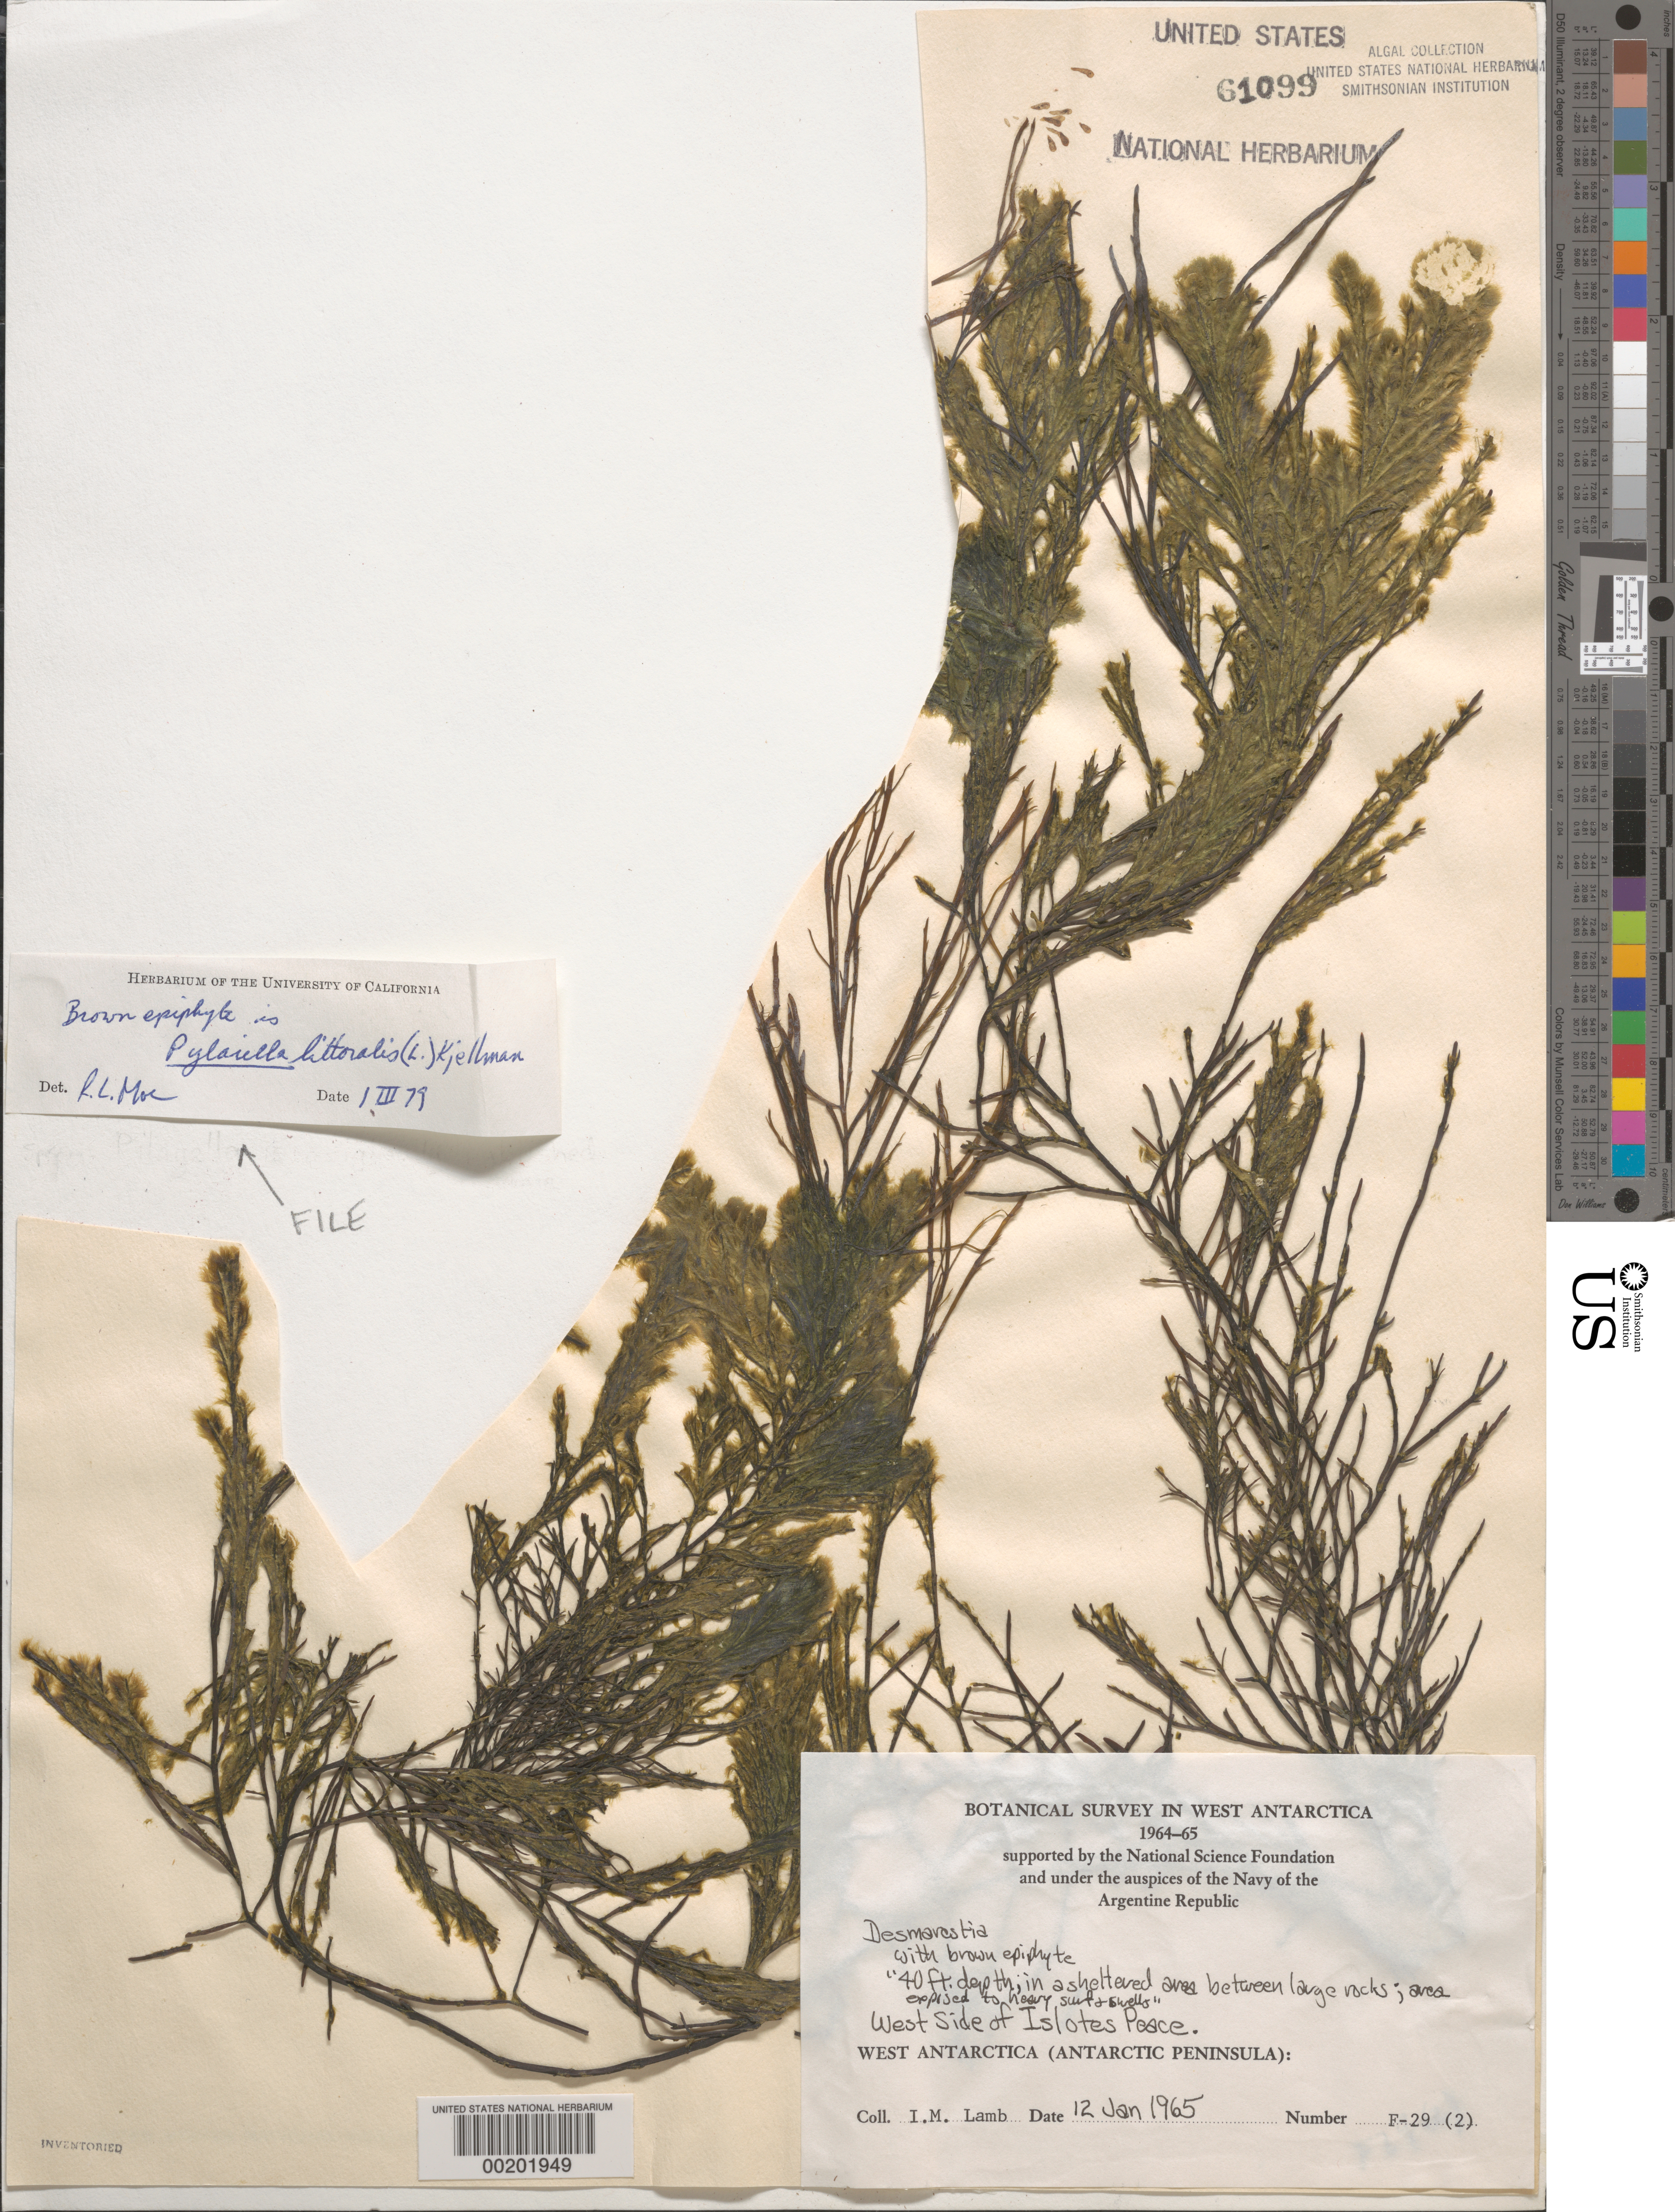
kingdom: Chromista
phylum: Ochrophyta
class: Phaeophyceae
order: Ectocarpales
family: Acinetosporaceae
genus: Pylaiella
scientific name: Pylaiella litoralis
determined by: Moe, R. L.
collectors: I. M. Lamb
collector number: F-29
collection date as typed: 12 Jan 1965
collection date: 1965-01-12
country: Antarctica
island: Islotes Place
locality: Off Eta Island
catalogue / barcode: US 61099